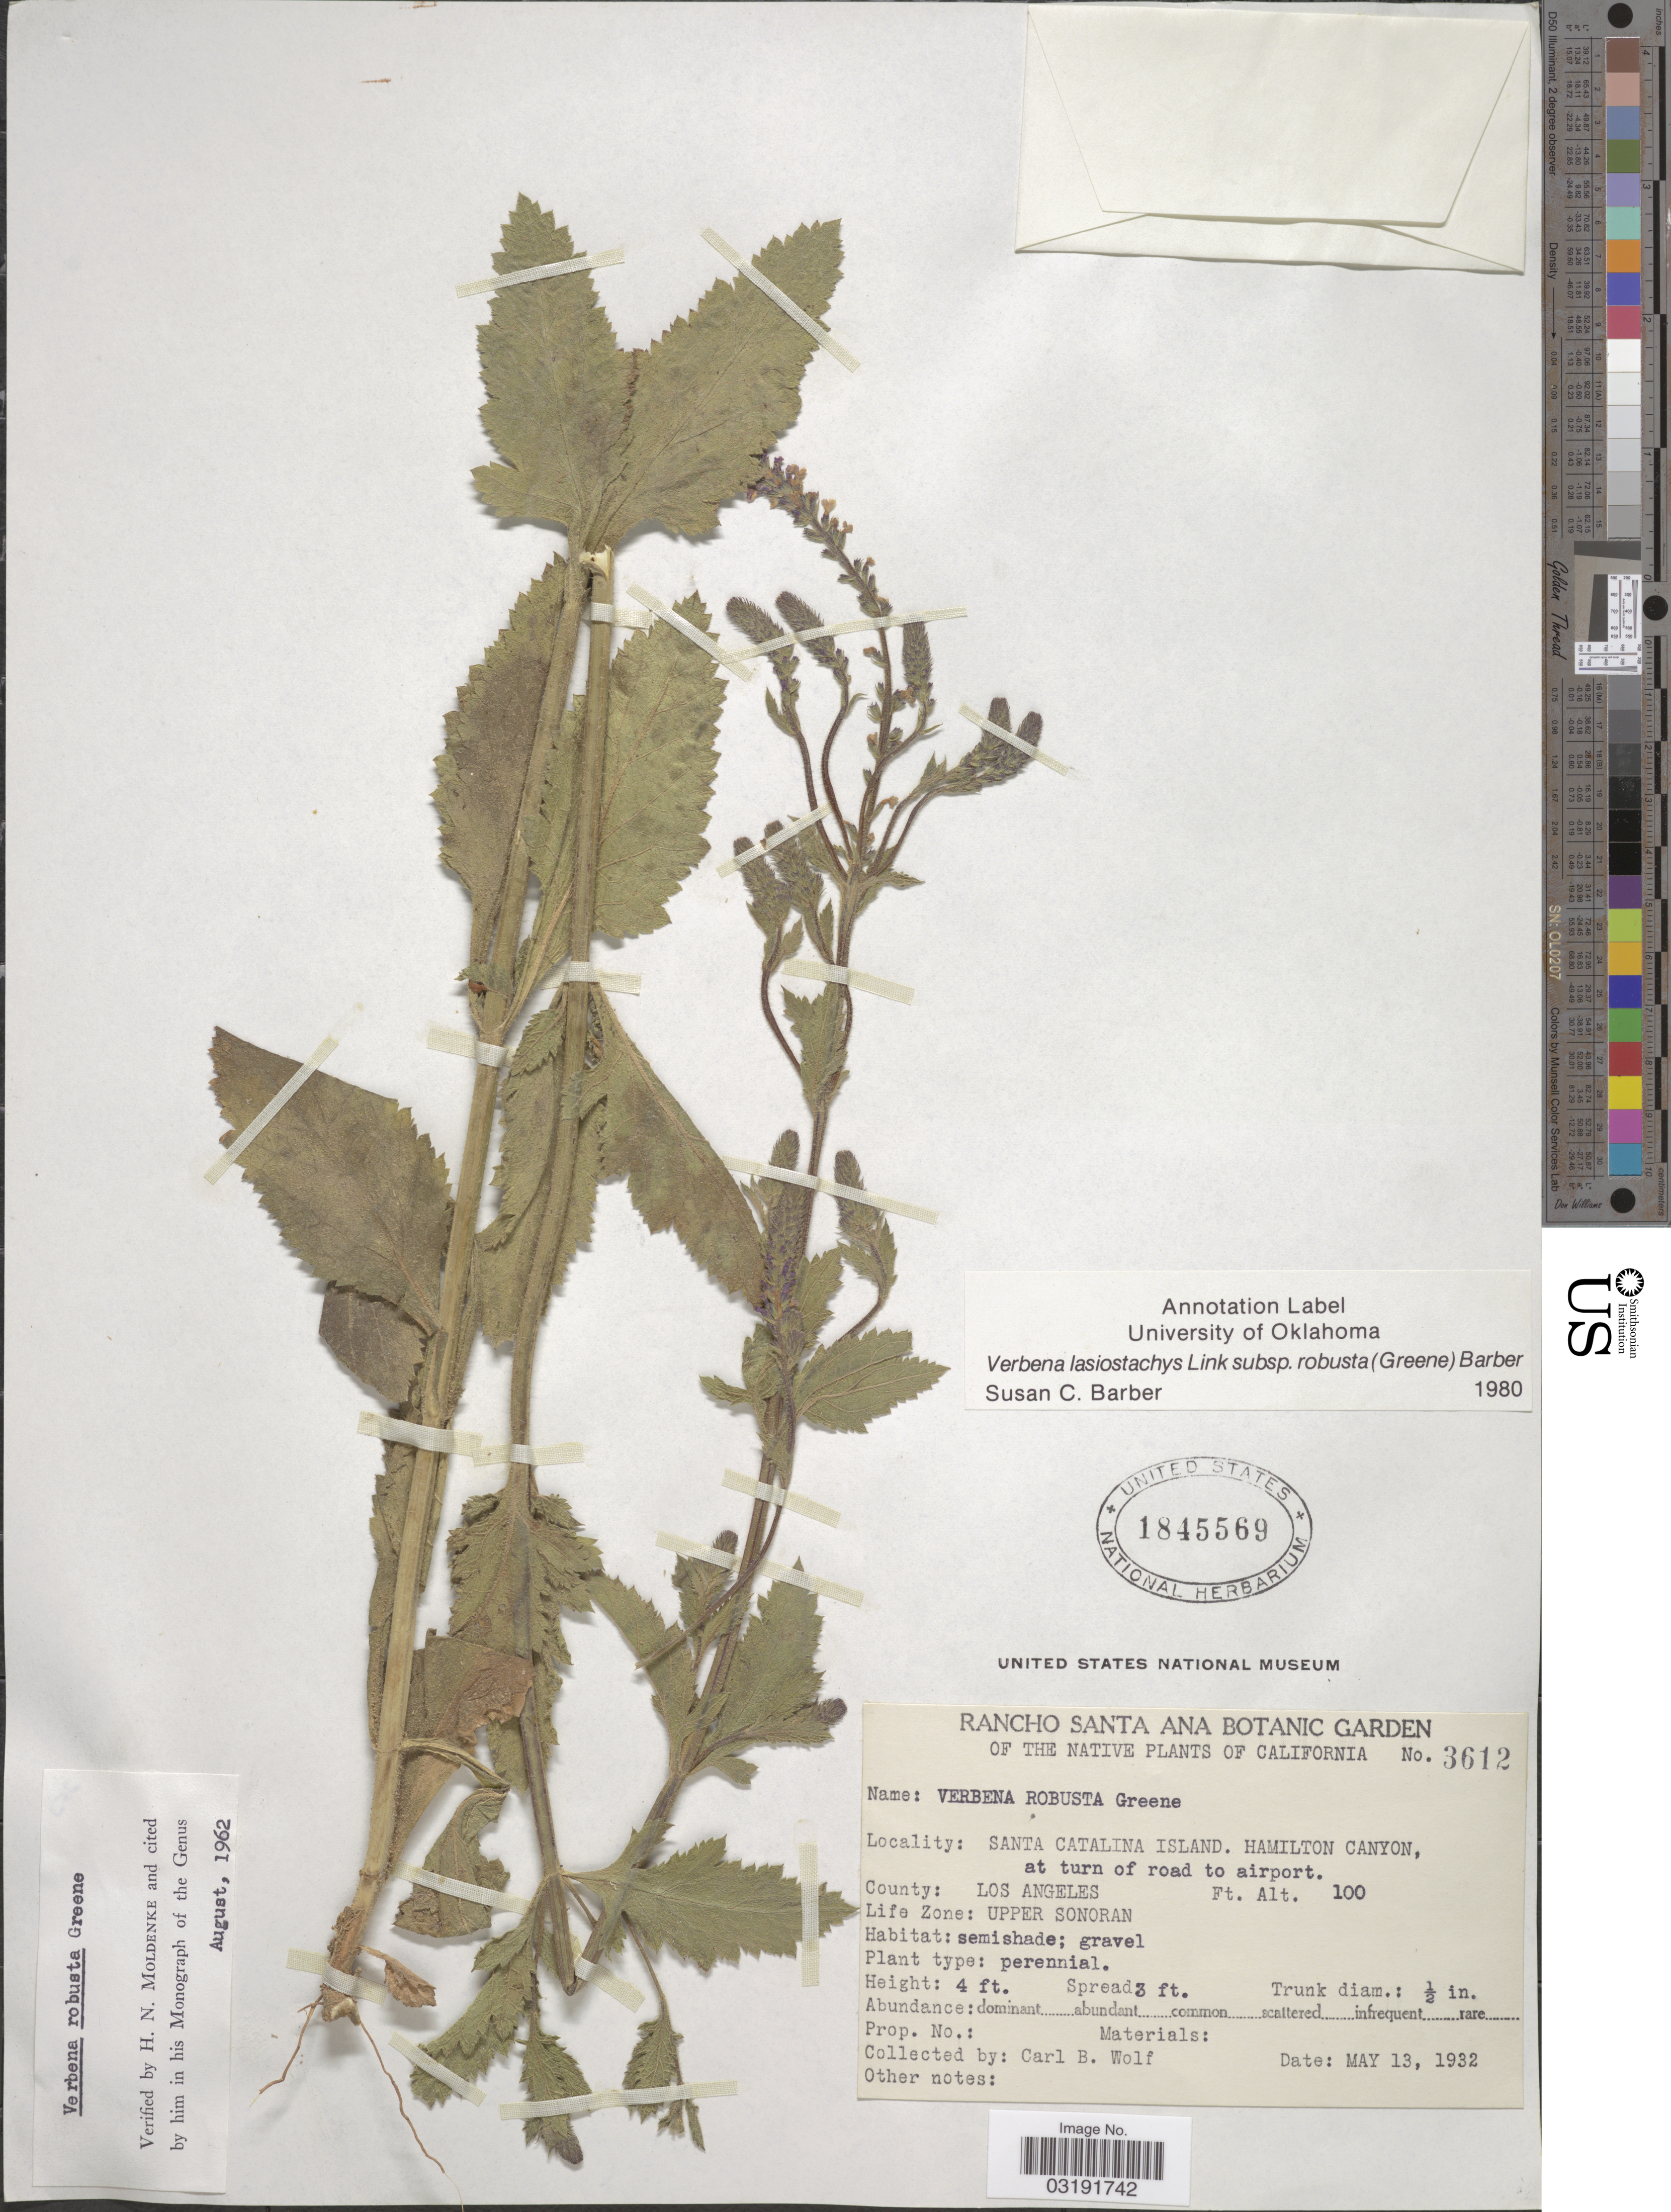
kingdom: Plantae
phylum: Tracheophyta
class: Magnoliopsida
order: Lamiales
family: Verbenaceae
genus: Verbena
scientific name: Verbena lasiostachys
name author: Link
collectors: C. B. Wolf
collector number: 3612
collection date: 1932-05-13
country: United States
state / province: California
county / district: Los Angeles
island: Santa Catalina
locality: Santa Catalina Island, Hamilton Canyon, at turn of road to airport. County: Los Angeles. Life Zone: Upper Sonoran.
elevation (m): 30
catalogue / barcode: US 1845569